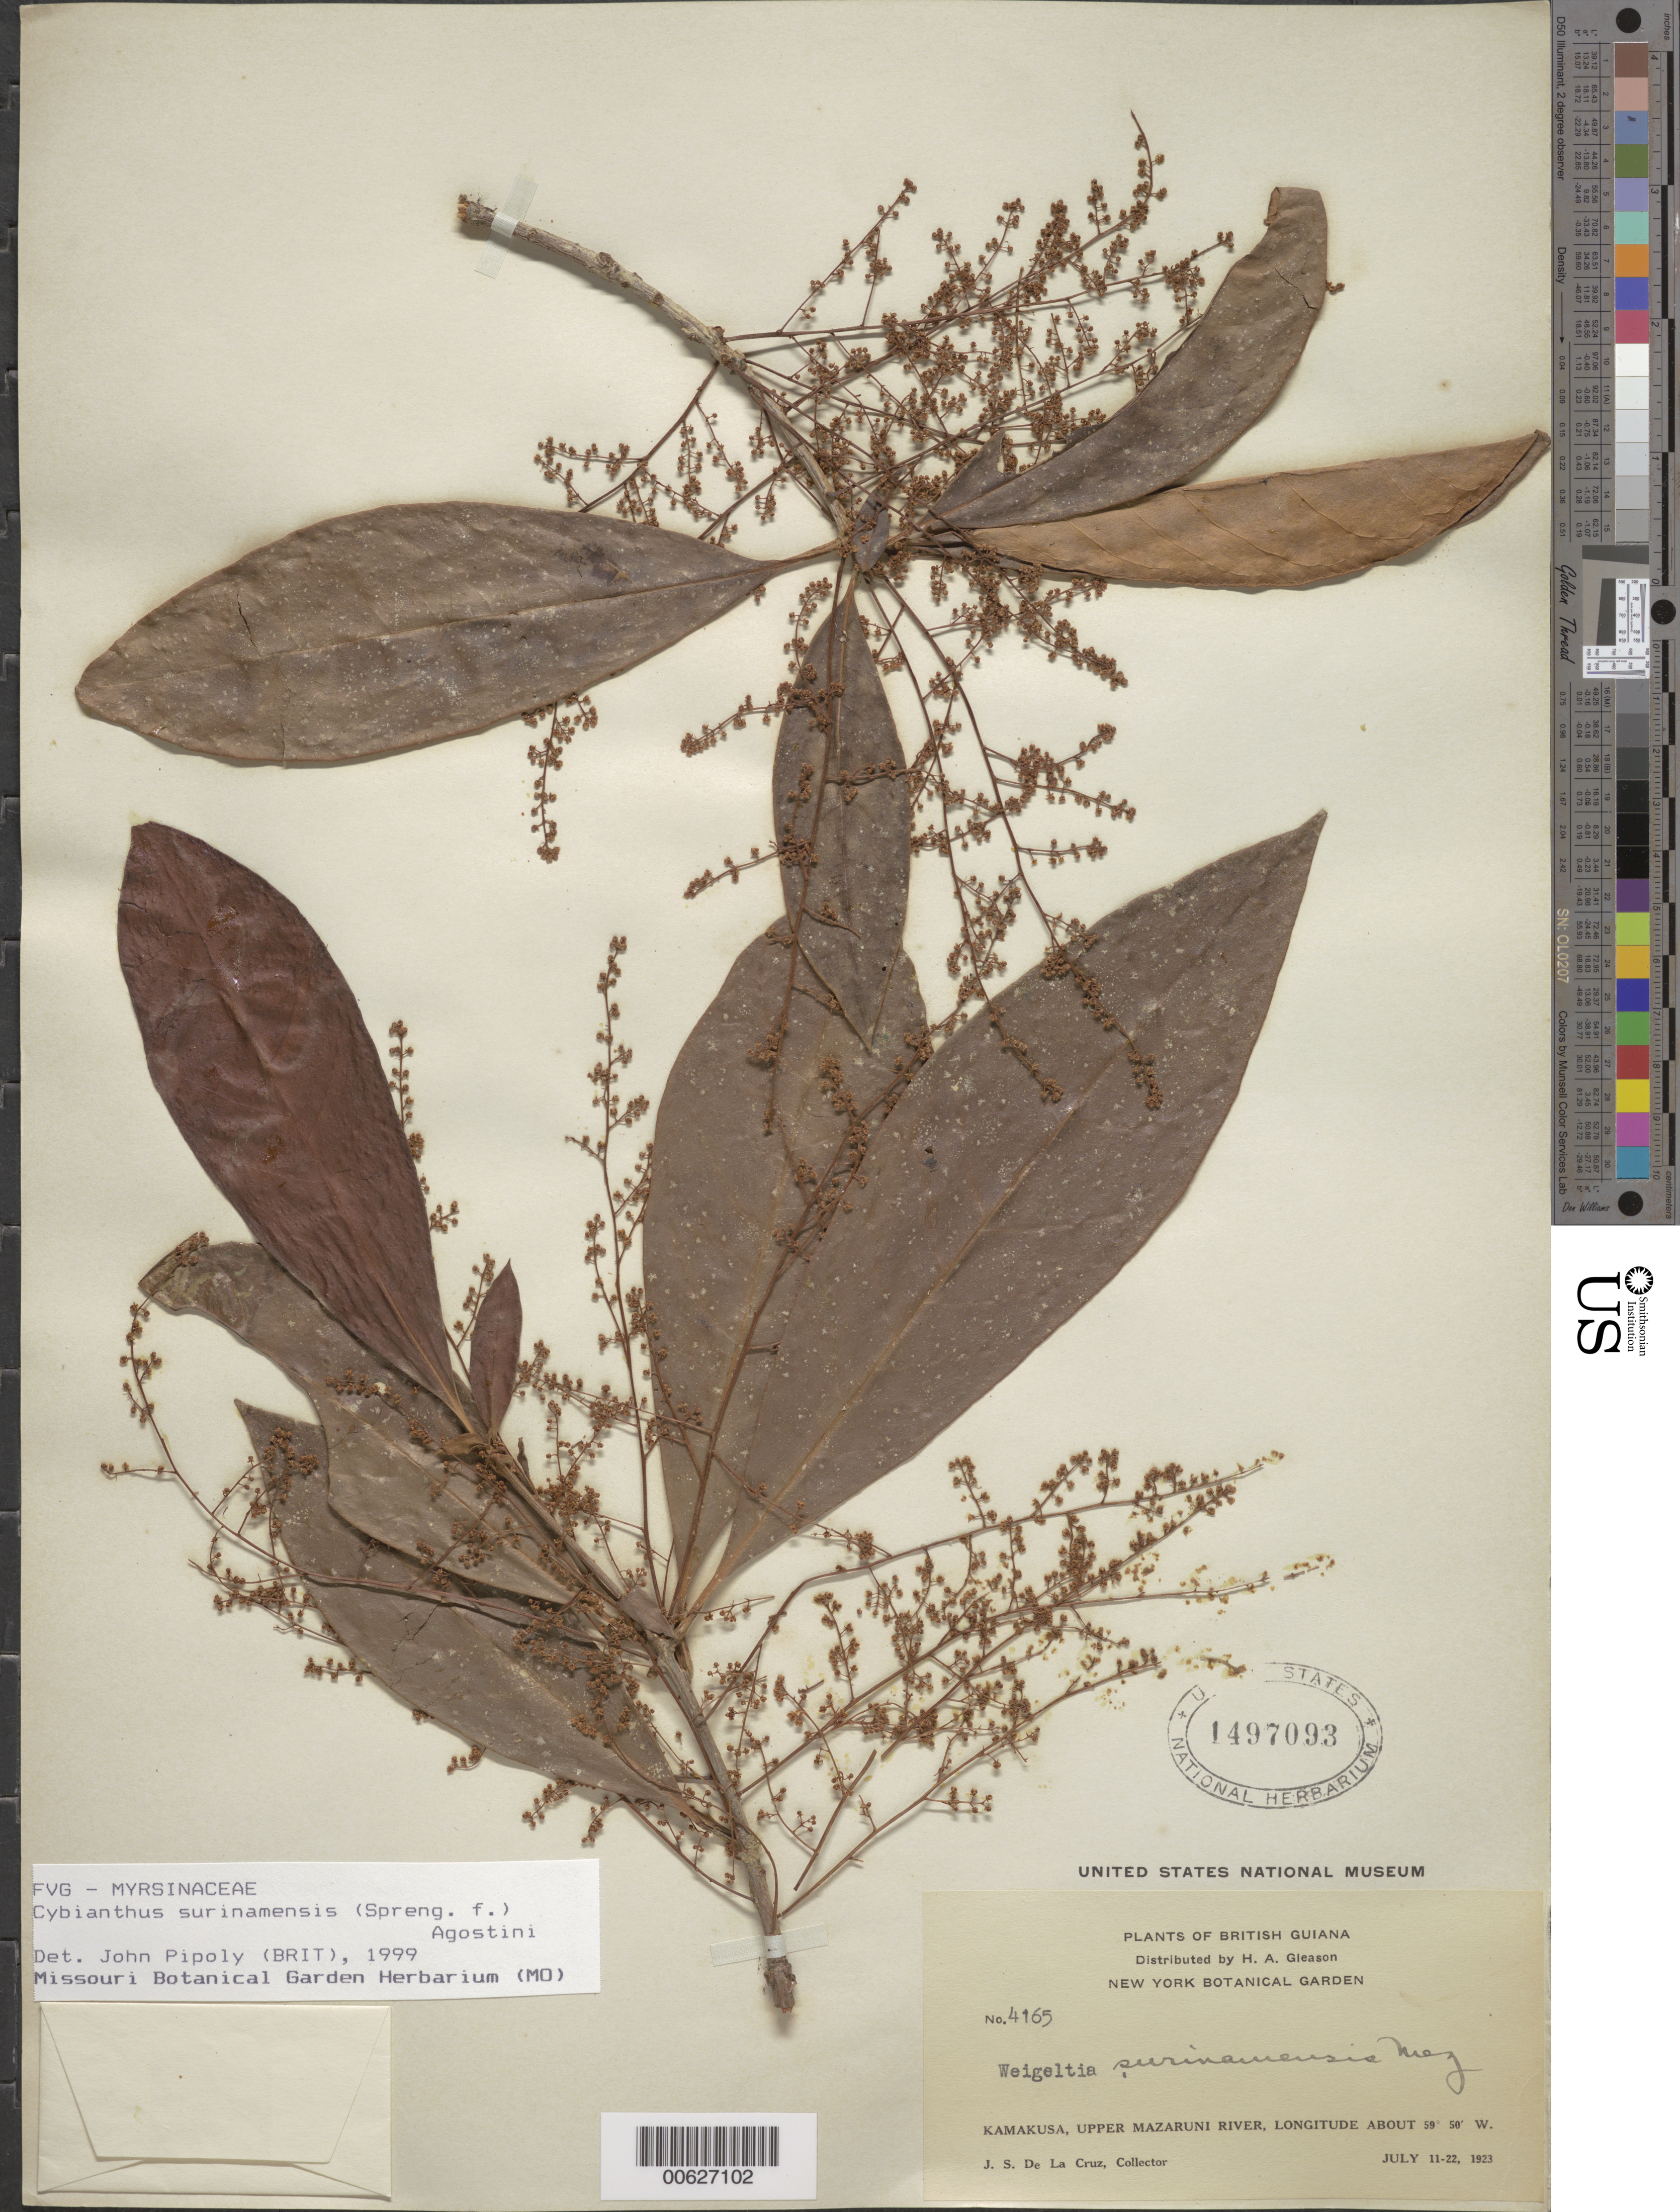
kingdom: Plantae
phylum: Tracheophyta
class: Magnoliopsida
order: Ericales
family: Primulaceae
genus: Cybianthus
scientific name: Cybianthus surinamensis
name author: (Spreng.) G. Agostini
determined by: Pipoly, J. J., III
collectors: J. S. de la Cruz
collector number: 4165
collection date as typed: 11-Jul-23 to 22-Jul-23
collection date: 1923-07-11/1923-07-22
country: Guyana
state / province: Cuyuni-Mazaruni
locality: Kamakusa, Upper Mazaruni R.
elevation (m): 100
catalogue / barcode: US 1497093